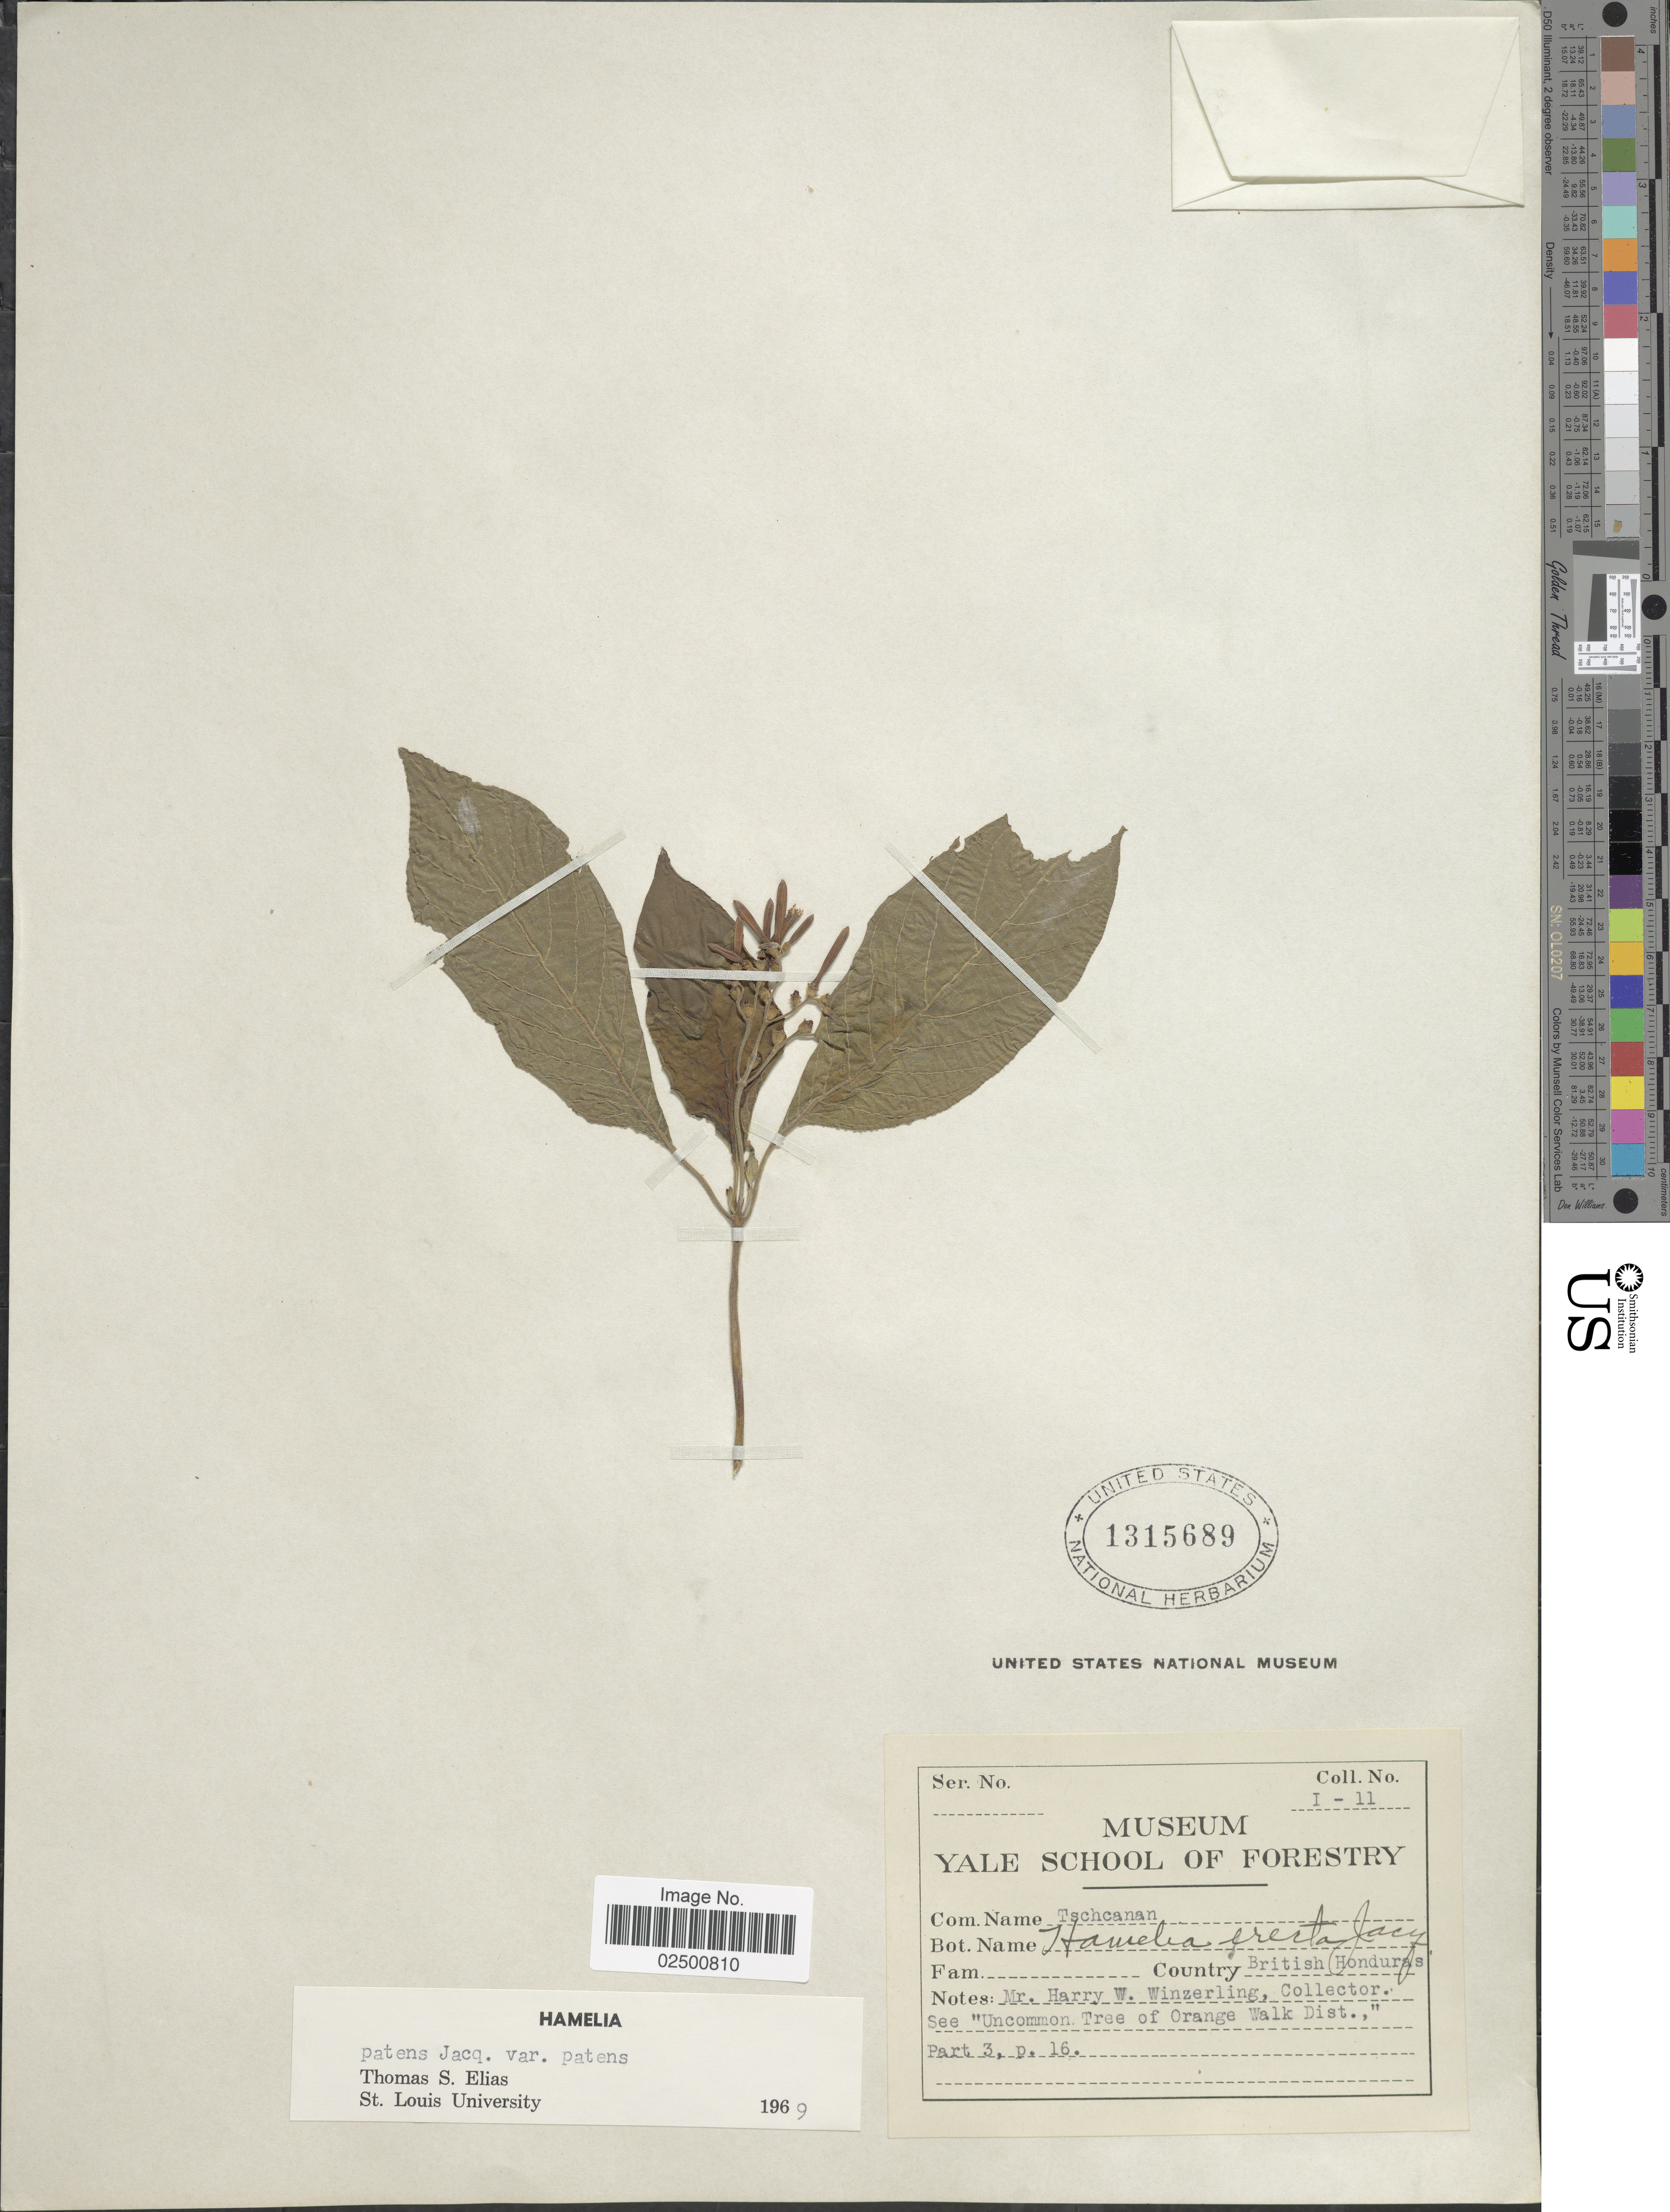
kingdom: Plantae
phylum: Tracheophyta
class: Magnoliopsida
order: Gentianales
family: Rubiaceae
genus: Hamelia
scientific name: Hamelia patens var. patens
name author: Jacq.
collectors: H. Winzerling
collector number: I-11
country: Belize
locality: British Honduras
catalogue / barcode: US 1315689